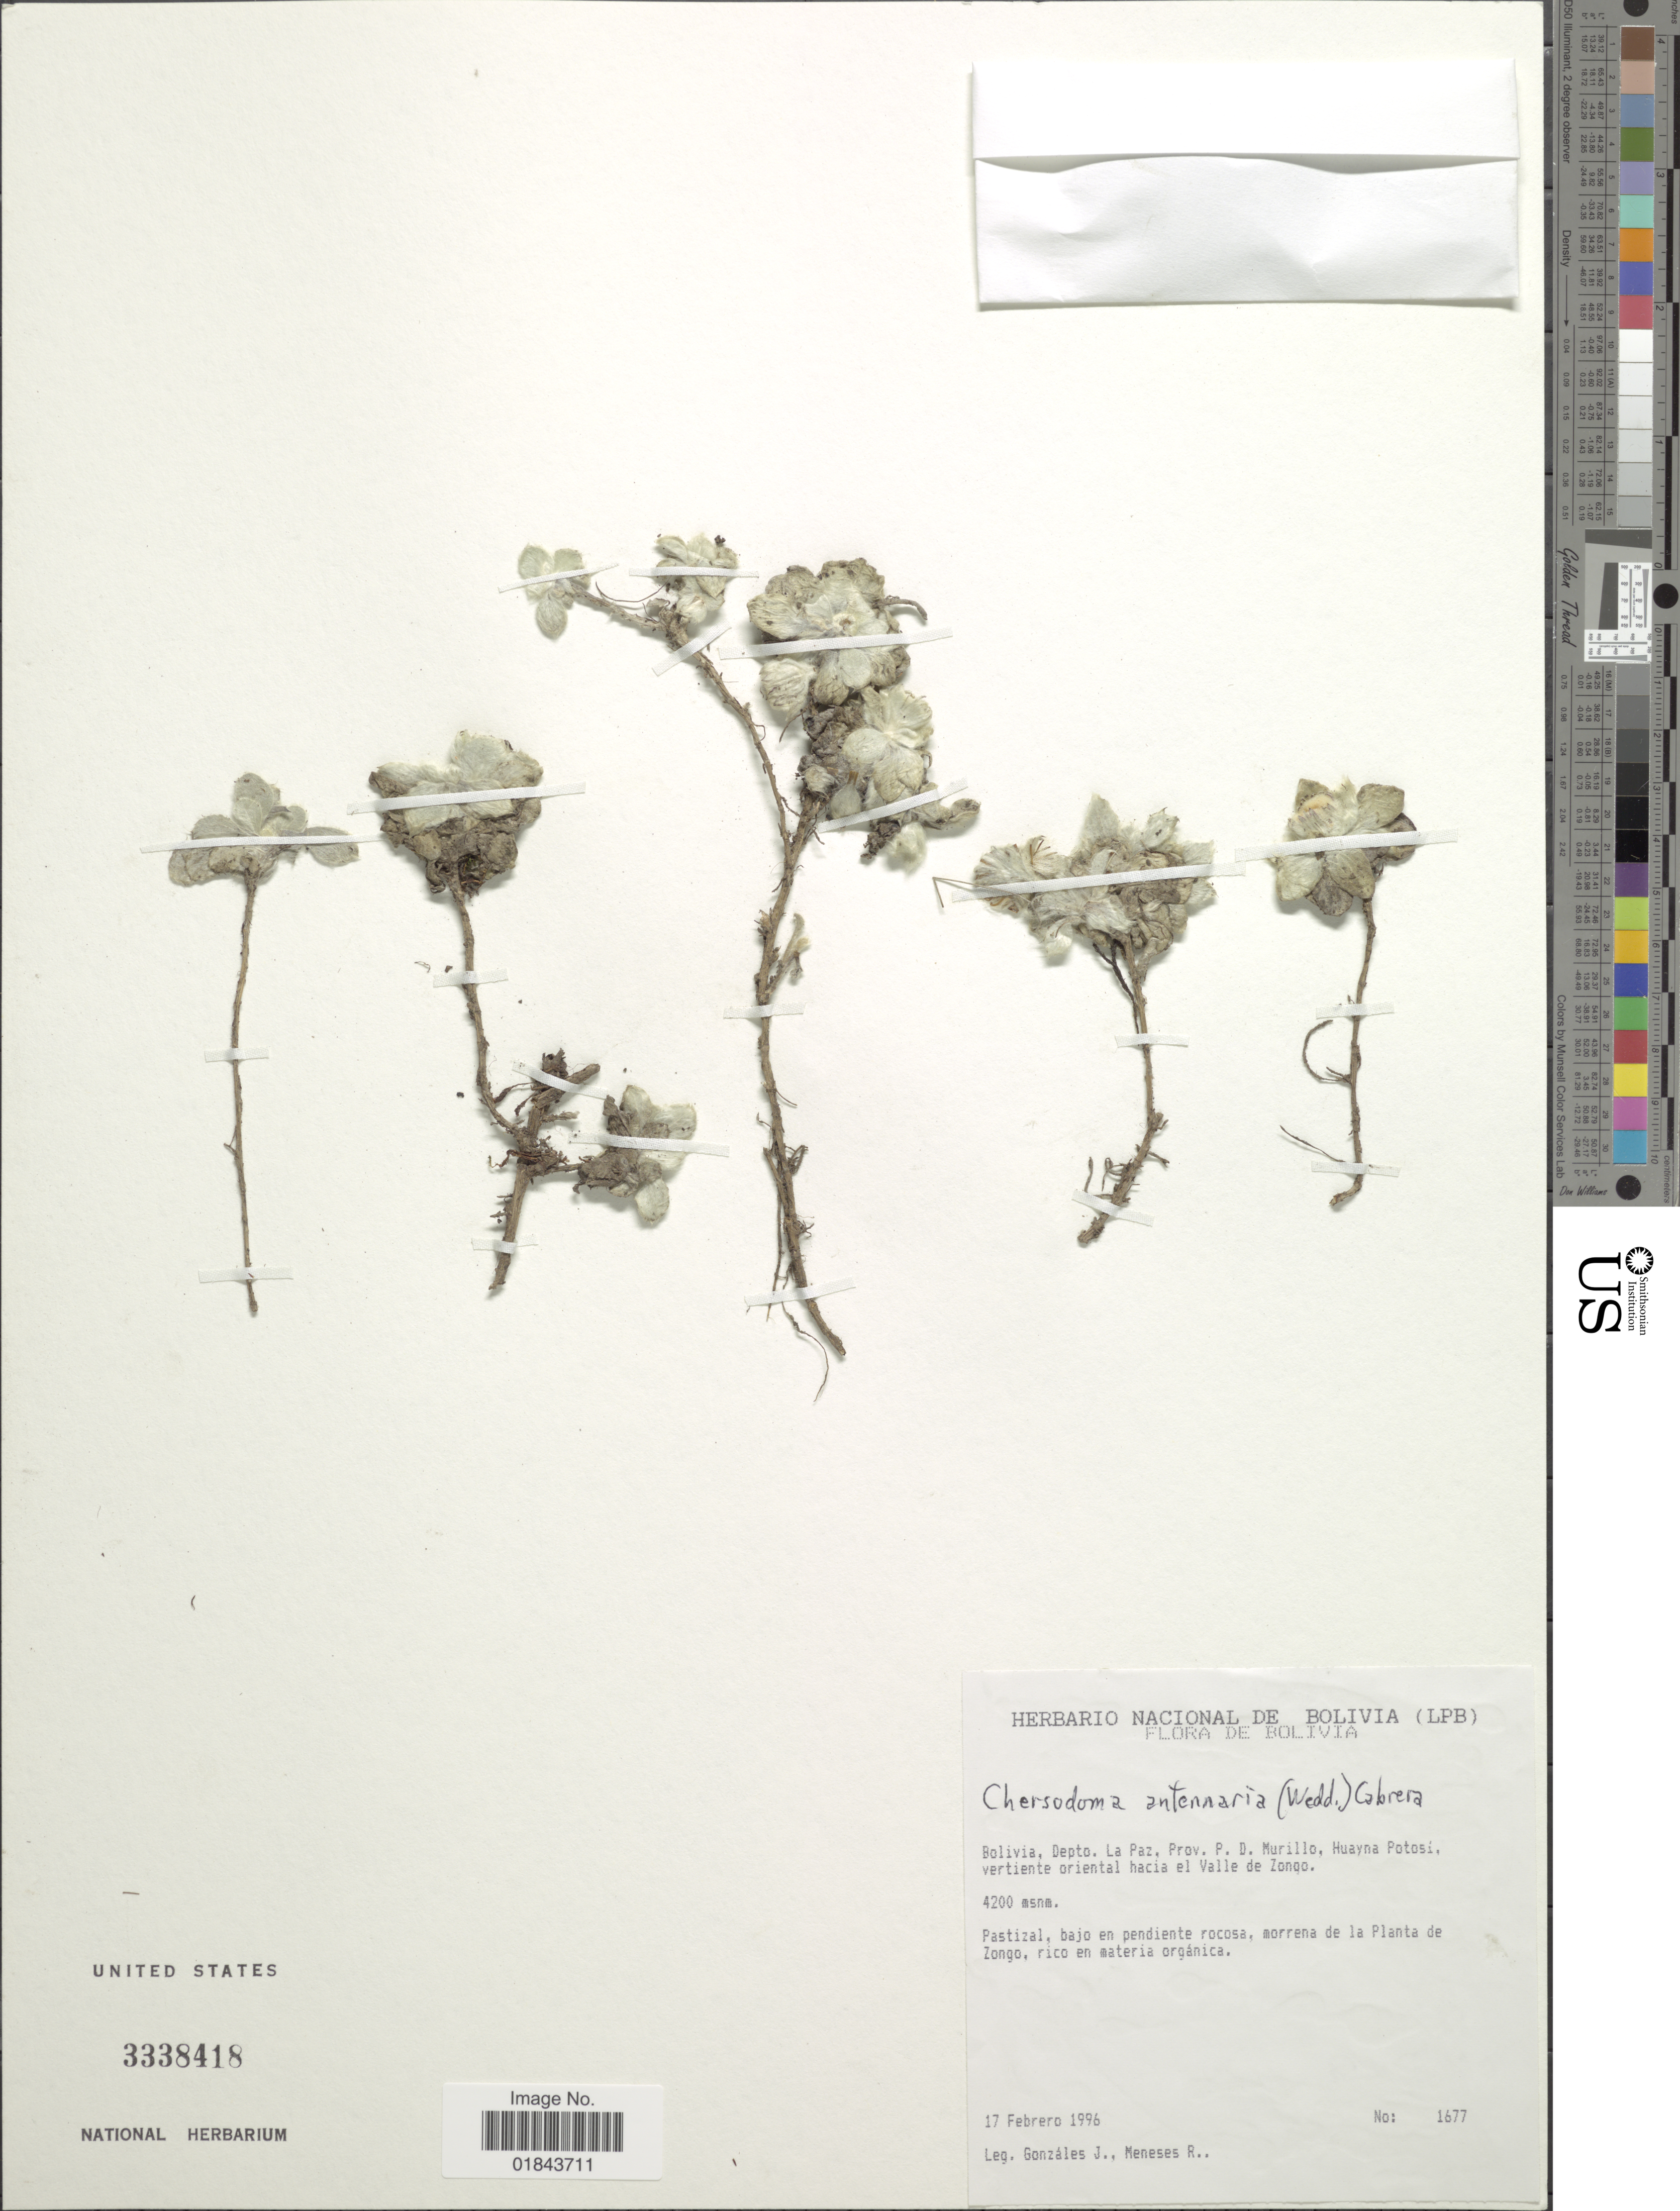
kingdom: Plantae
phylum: Tracheophyta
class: Magnoliopsida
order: Asterales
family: Asteraceae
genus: Chersodoma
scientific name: Chersodoma antennaria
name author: (Wedd.) Cabrera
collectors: J. Gonzales & R. I. Meneses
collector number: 1677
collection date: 1996-02-17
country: Bolivia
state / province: La Paz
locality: Bolivia, Depto La Paz, Prov. P.D. Murillo, Huayna Potosi, vertiente oriental hacia el Valle de Zongo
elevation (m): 4200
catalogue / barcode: US 3338418